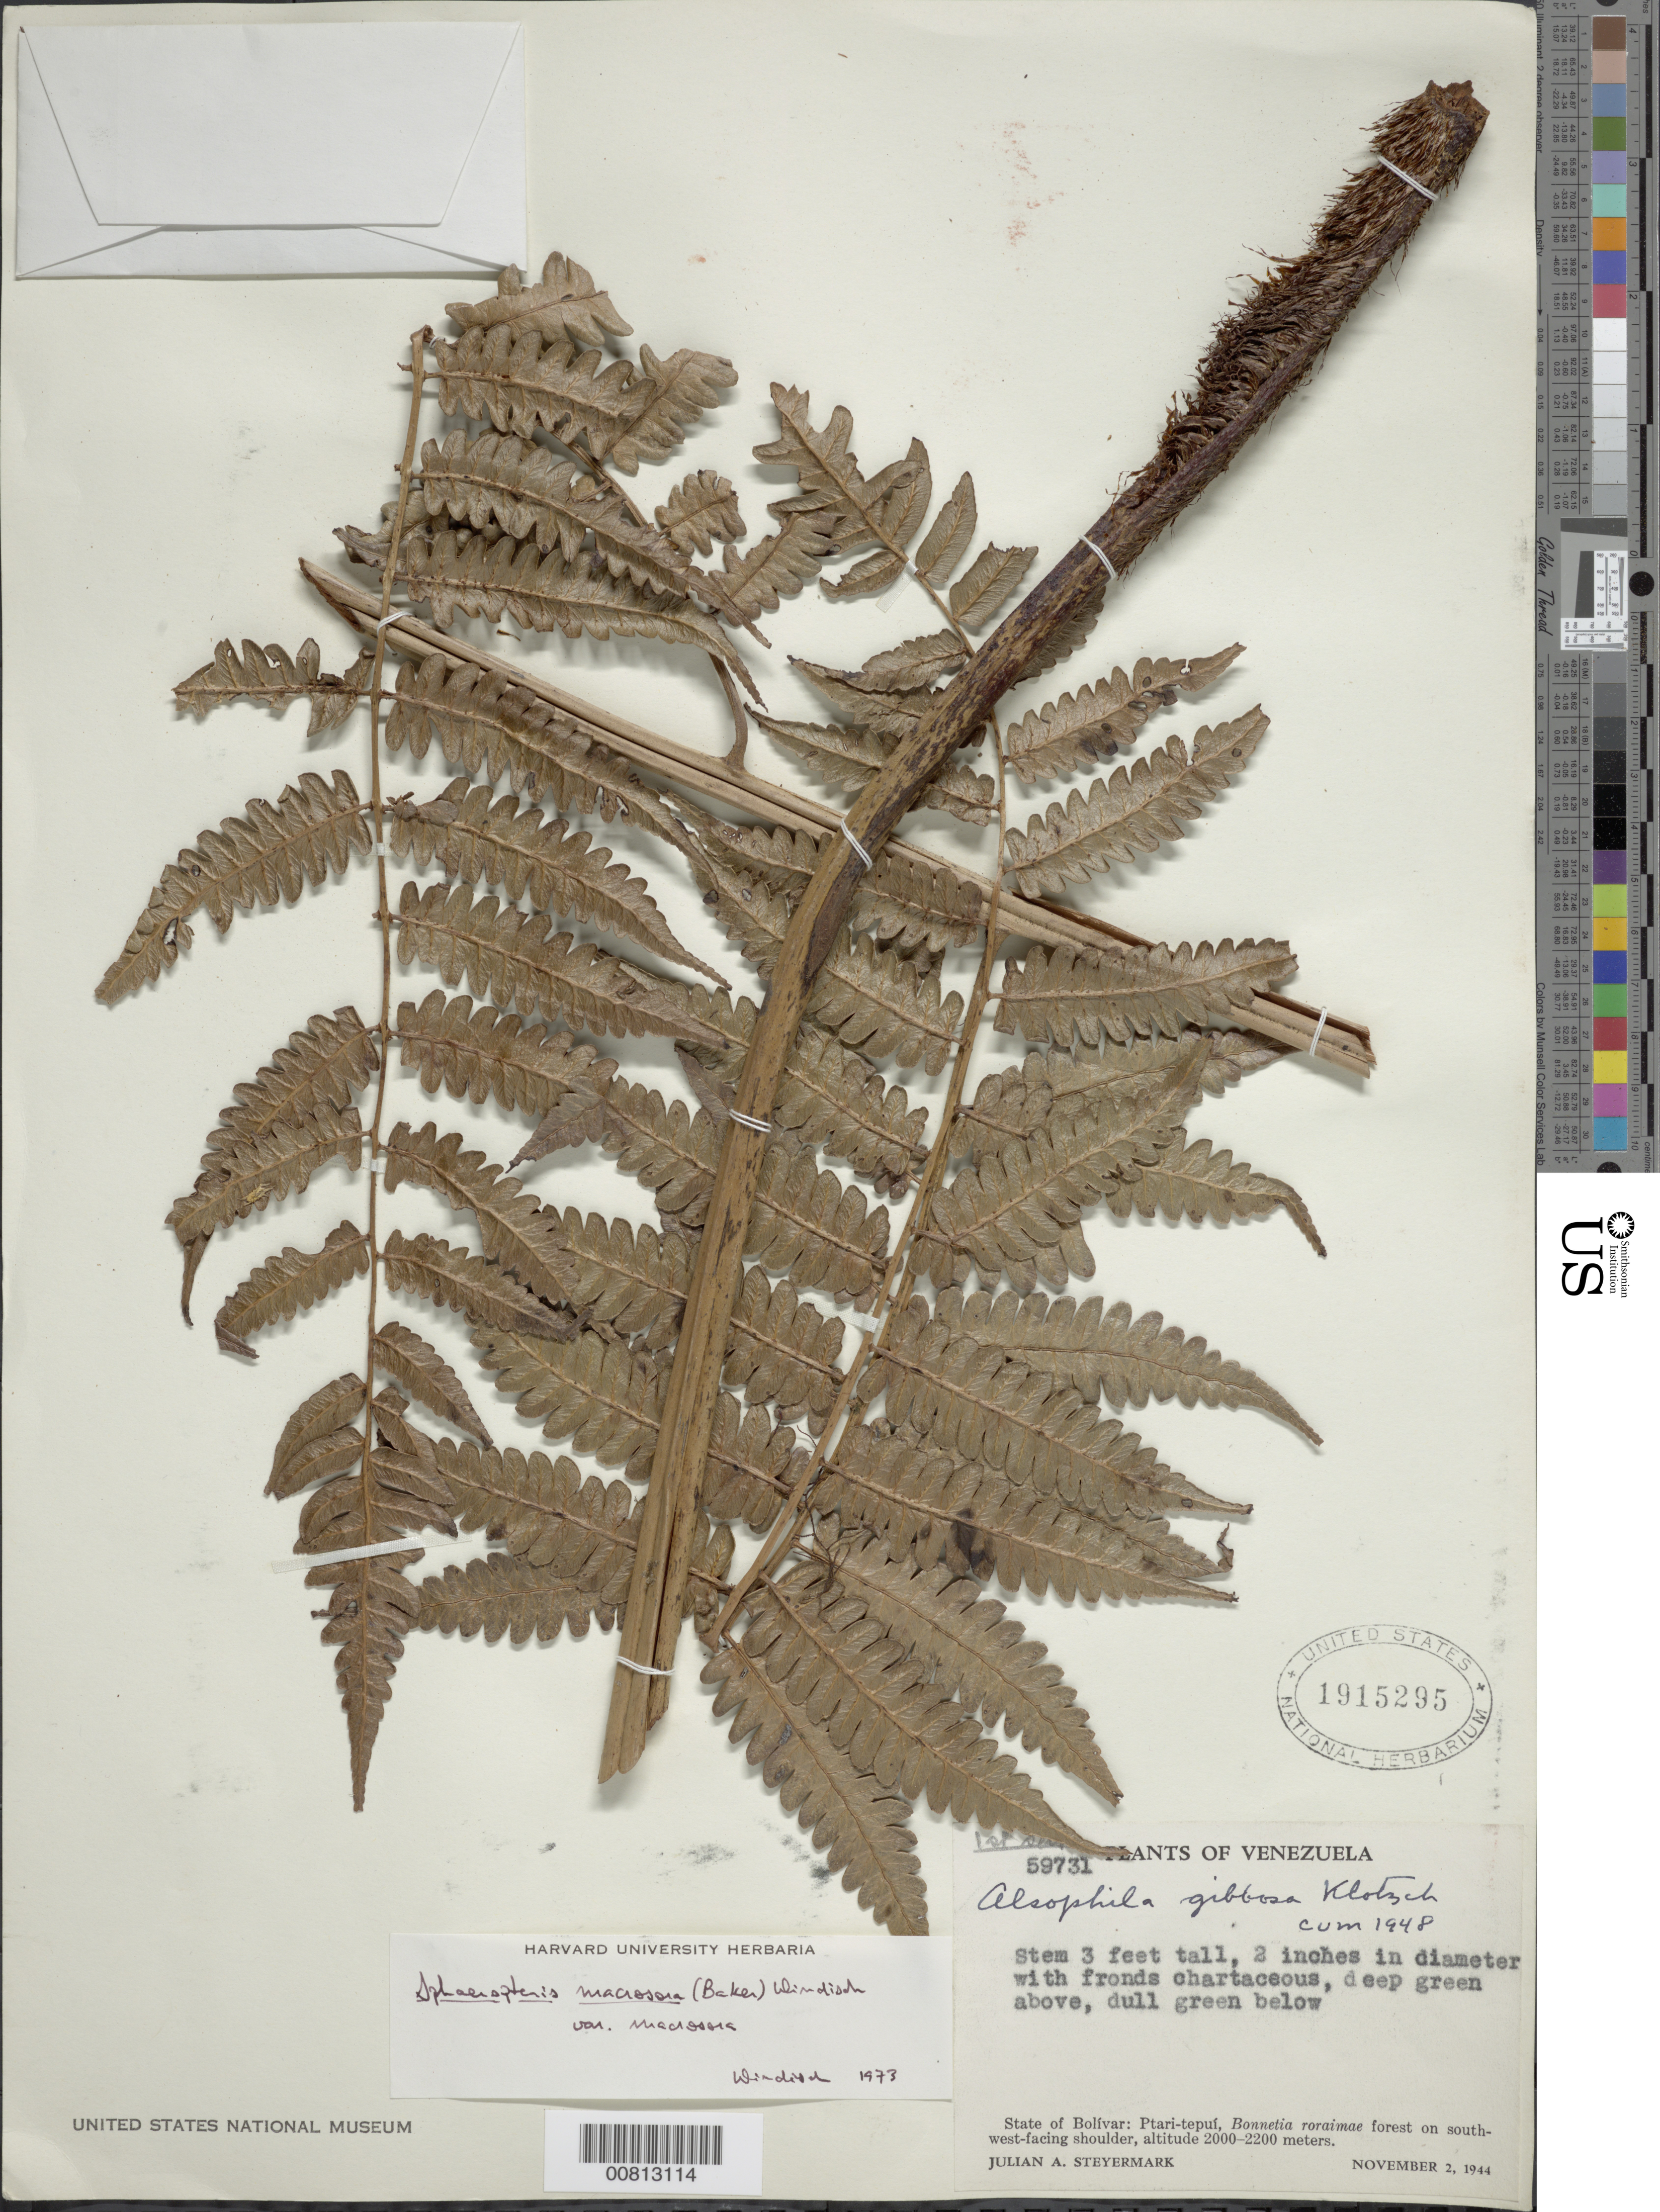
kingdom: Plantae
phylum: Tracheophyta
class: Polypodiopsida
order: Cyatheales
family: Cyatheaceae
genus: Cyathea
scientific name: Cyathea macrosora var. macrosora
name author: (Baker) Domin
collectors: J. Steyermark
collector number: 59731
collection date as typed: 2-Nov-44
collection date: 1944-11-02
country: Venezuela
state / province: Bolívar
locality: Ptari-tepuí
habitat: Bonnetia roraimae forest on SW-facing shoulder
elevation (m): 2000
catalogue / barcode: US 1915295